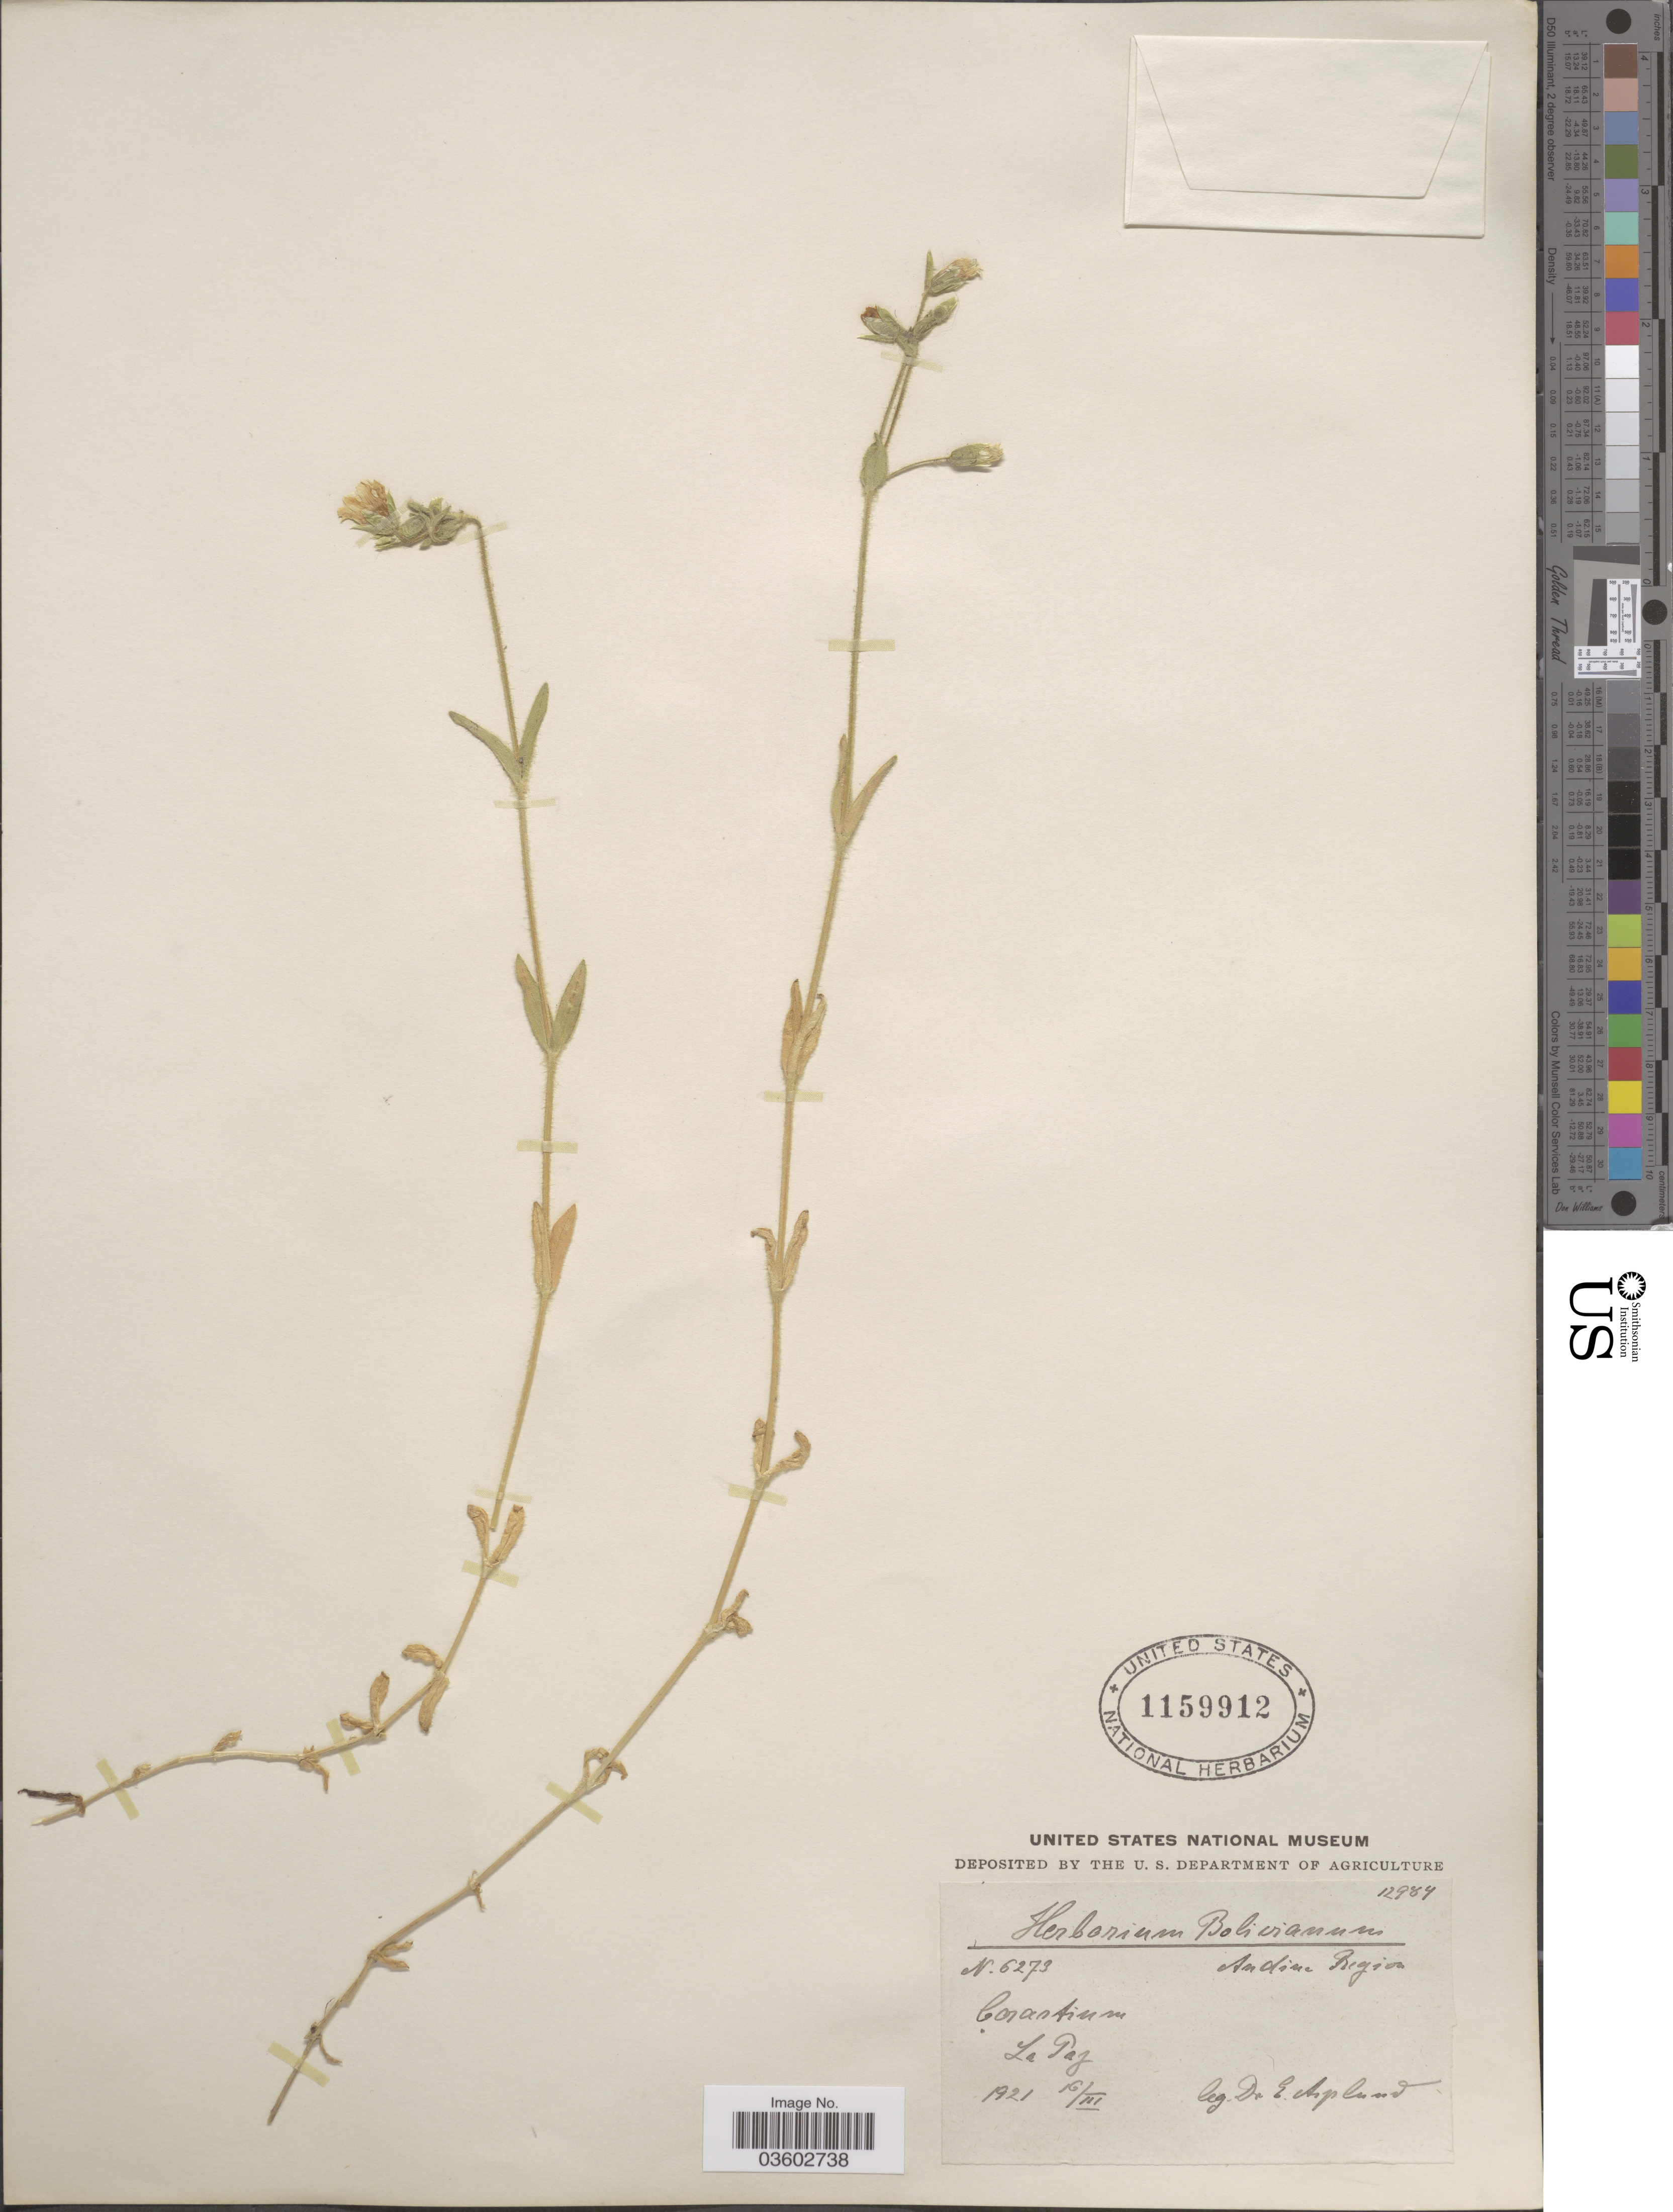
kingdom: Plantae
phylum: Tracheophyta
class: Magnoliopsida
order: Caryophyllales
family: Caryophyllaceae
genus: Cerastium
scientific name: Cerastium sp.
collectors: E. Asplund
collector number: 6273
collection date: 1921-03-16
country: Bolivia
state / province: La Paz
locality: Andine Region.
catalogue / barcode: US 1159912